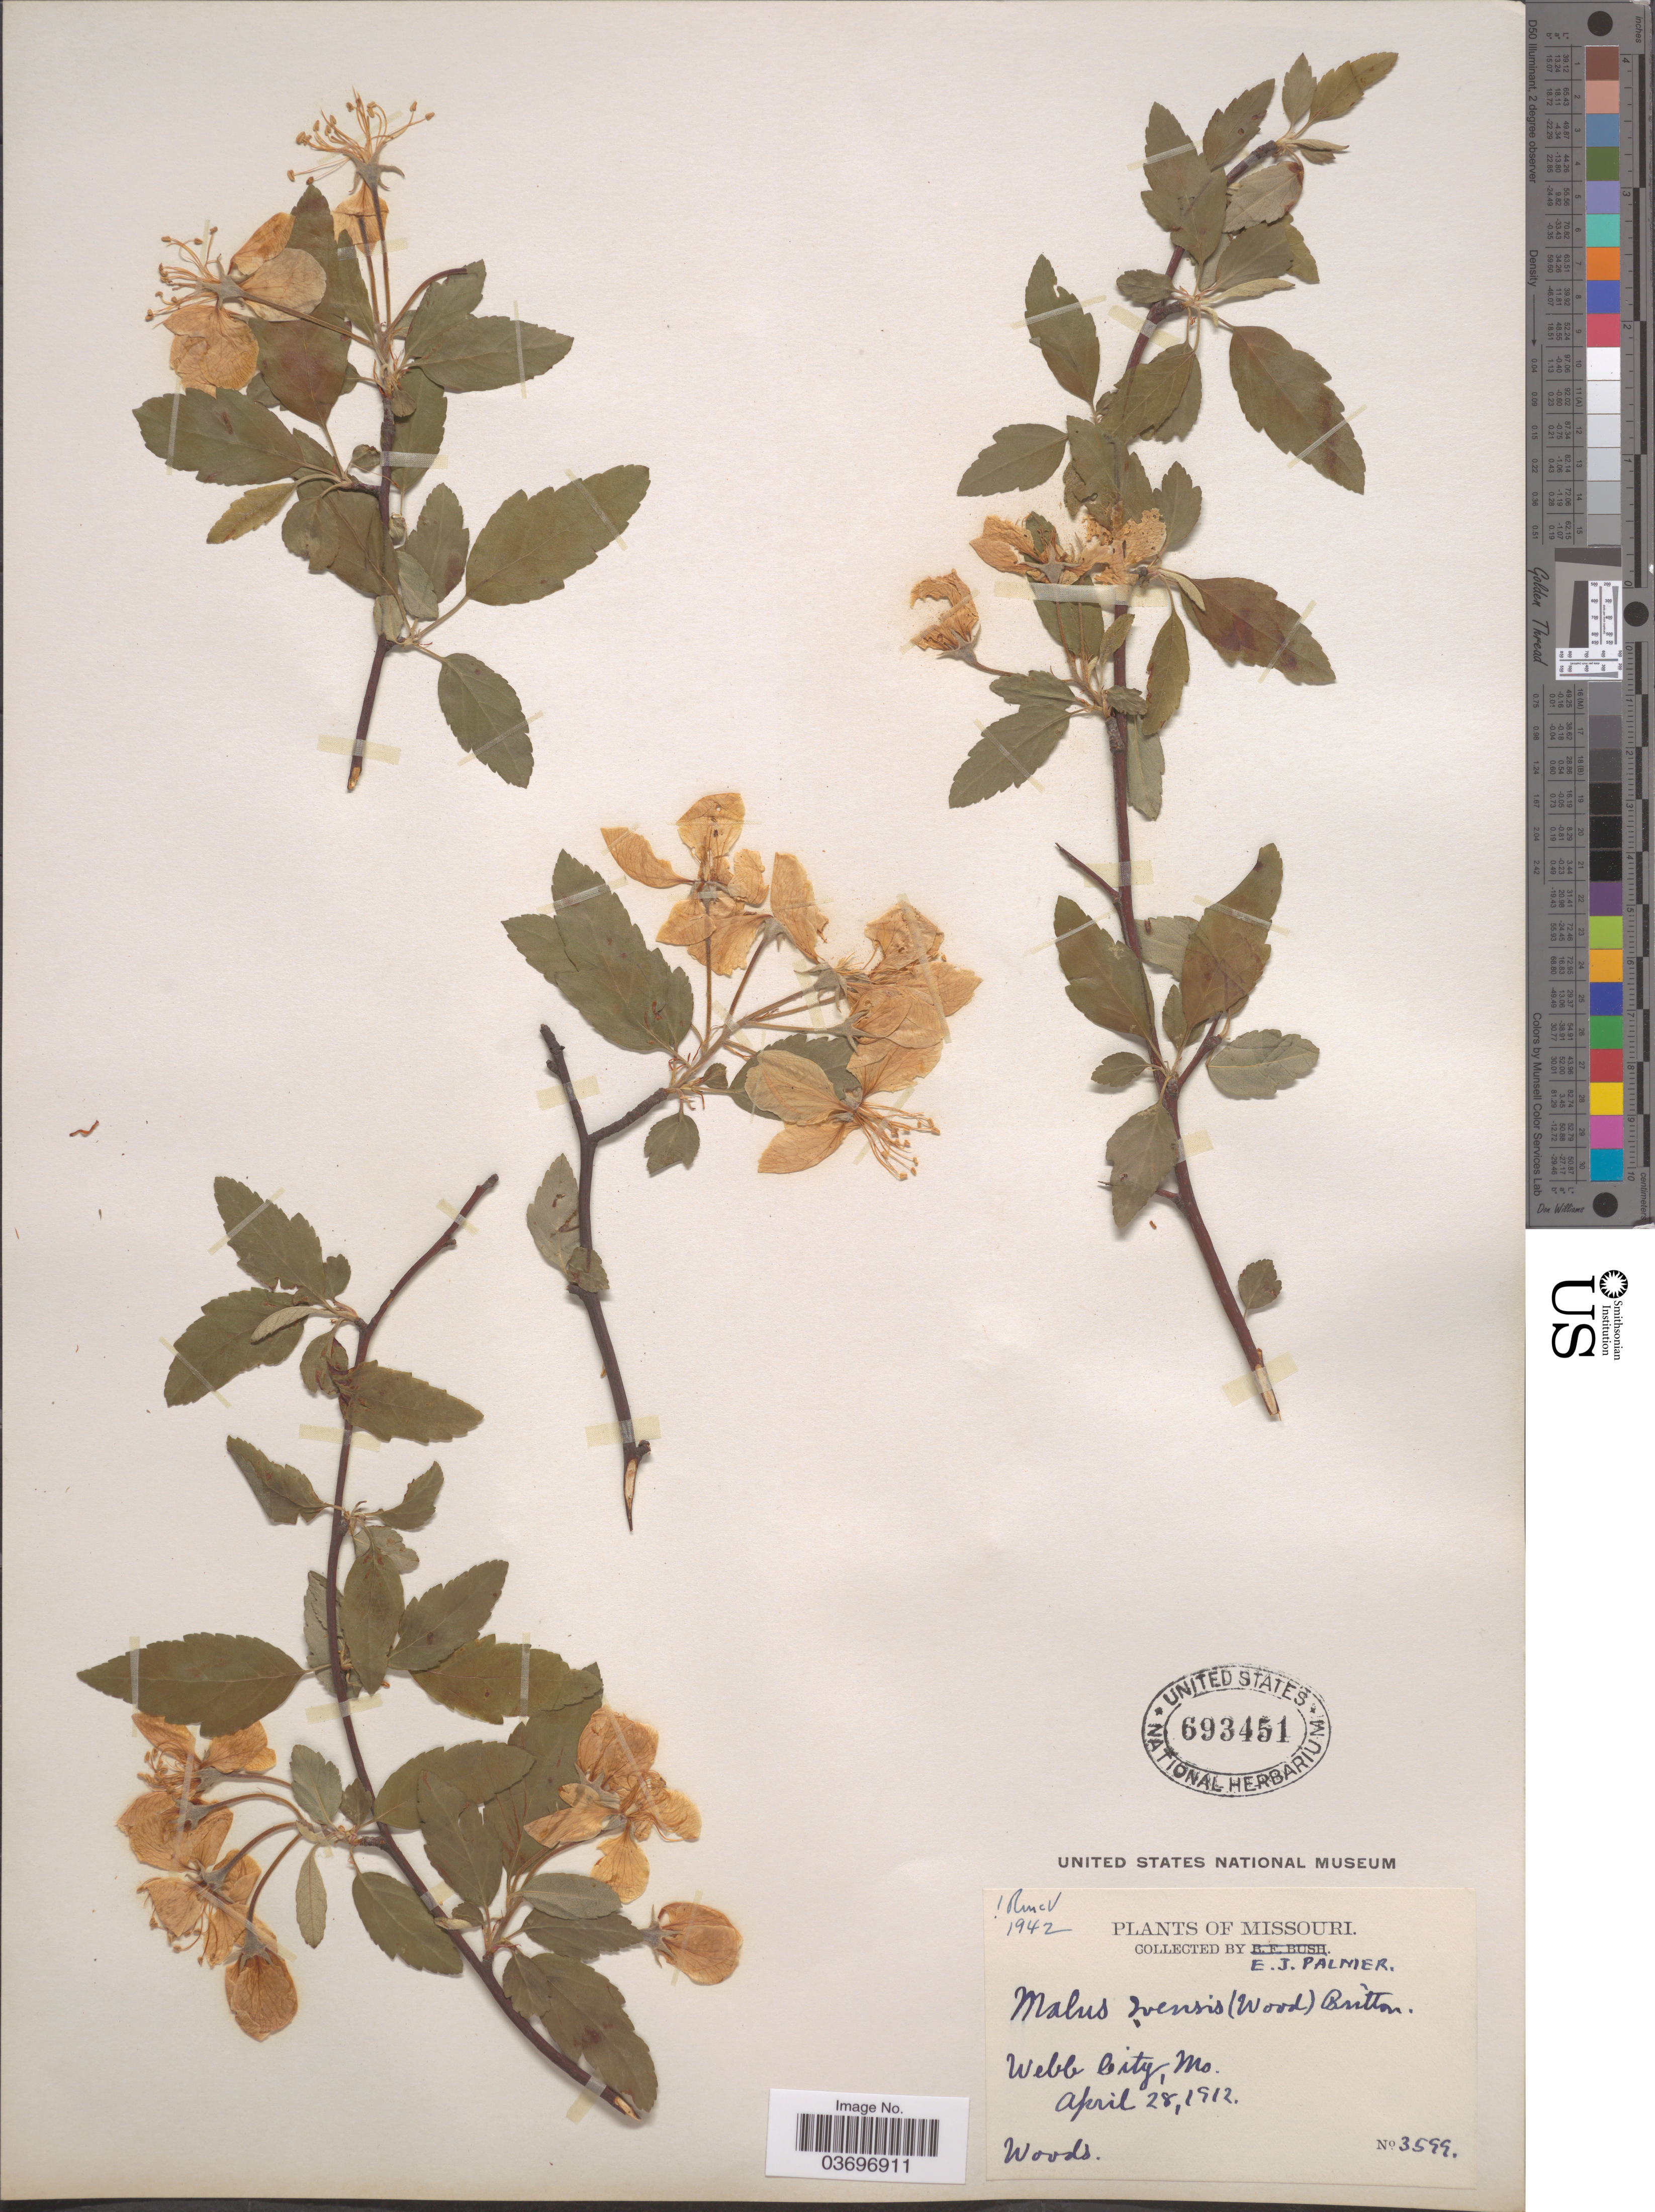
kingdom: Plantae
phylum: Tracheophyta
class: Magnoliopsida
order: Rosales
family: Rosaceae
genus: Malus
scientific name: Malus ioensis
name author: (Alph. Wood) Britton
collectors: E. J. Palmer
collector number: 3599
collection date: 1912-04-28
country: United States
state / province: Missouri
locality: Webb City.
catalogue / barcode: US 693451